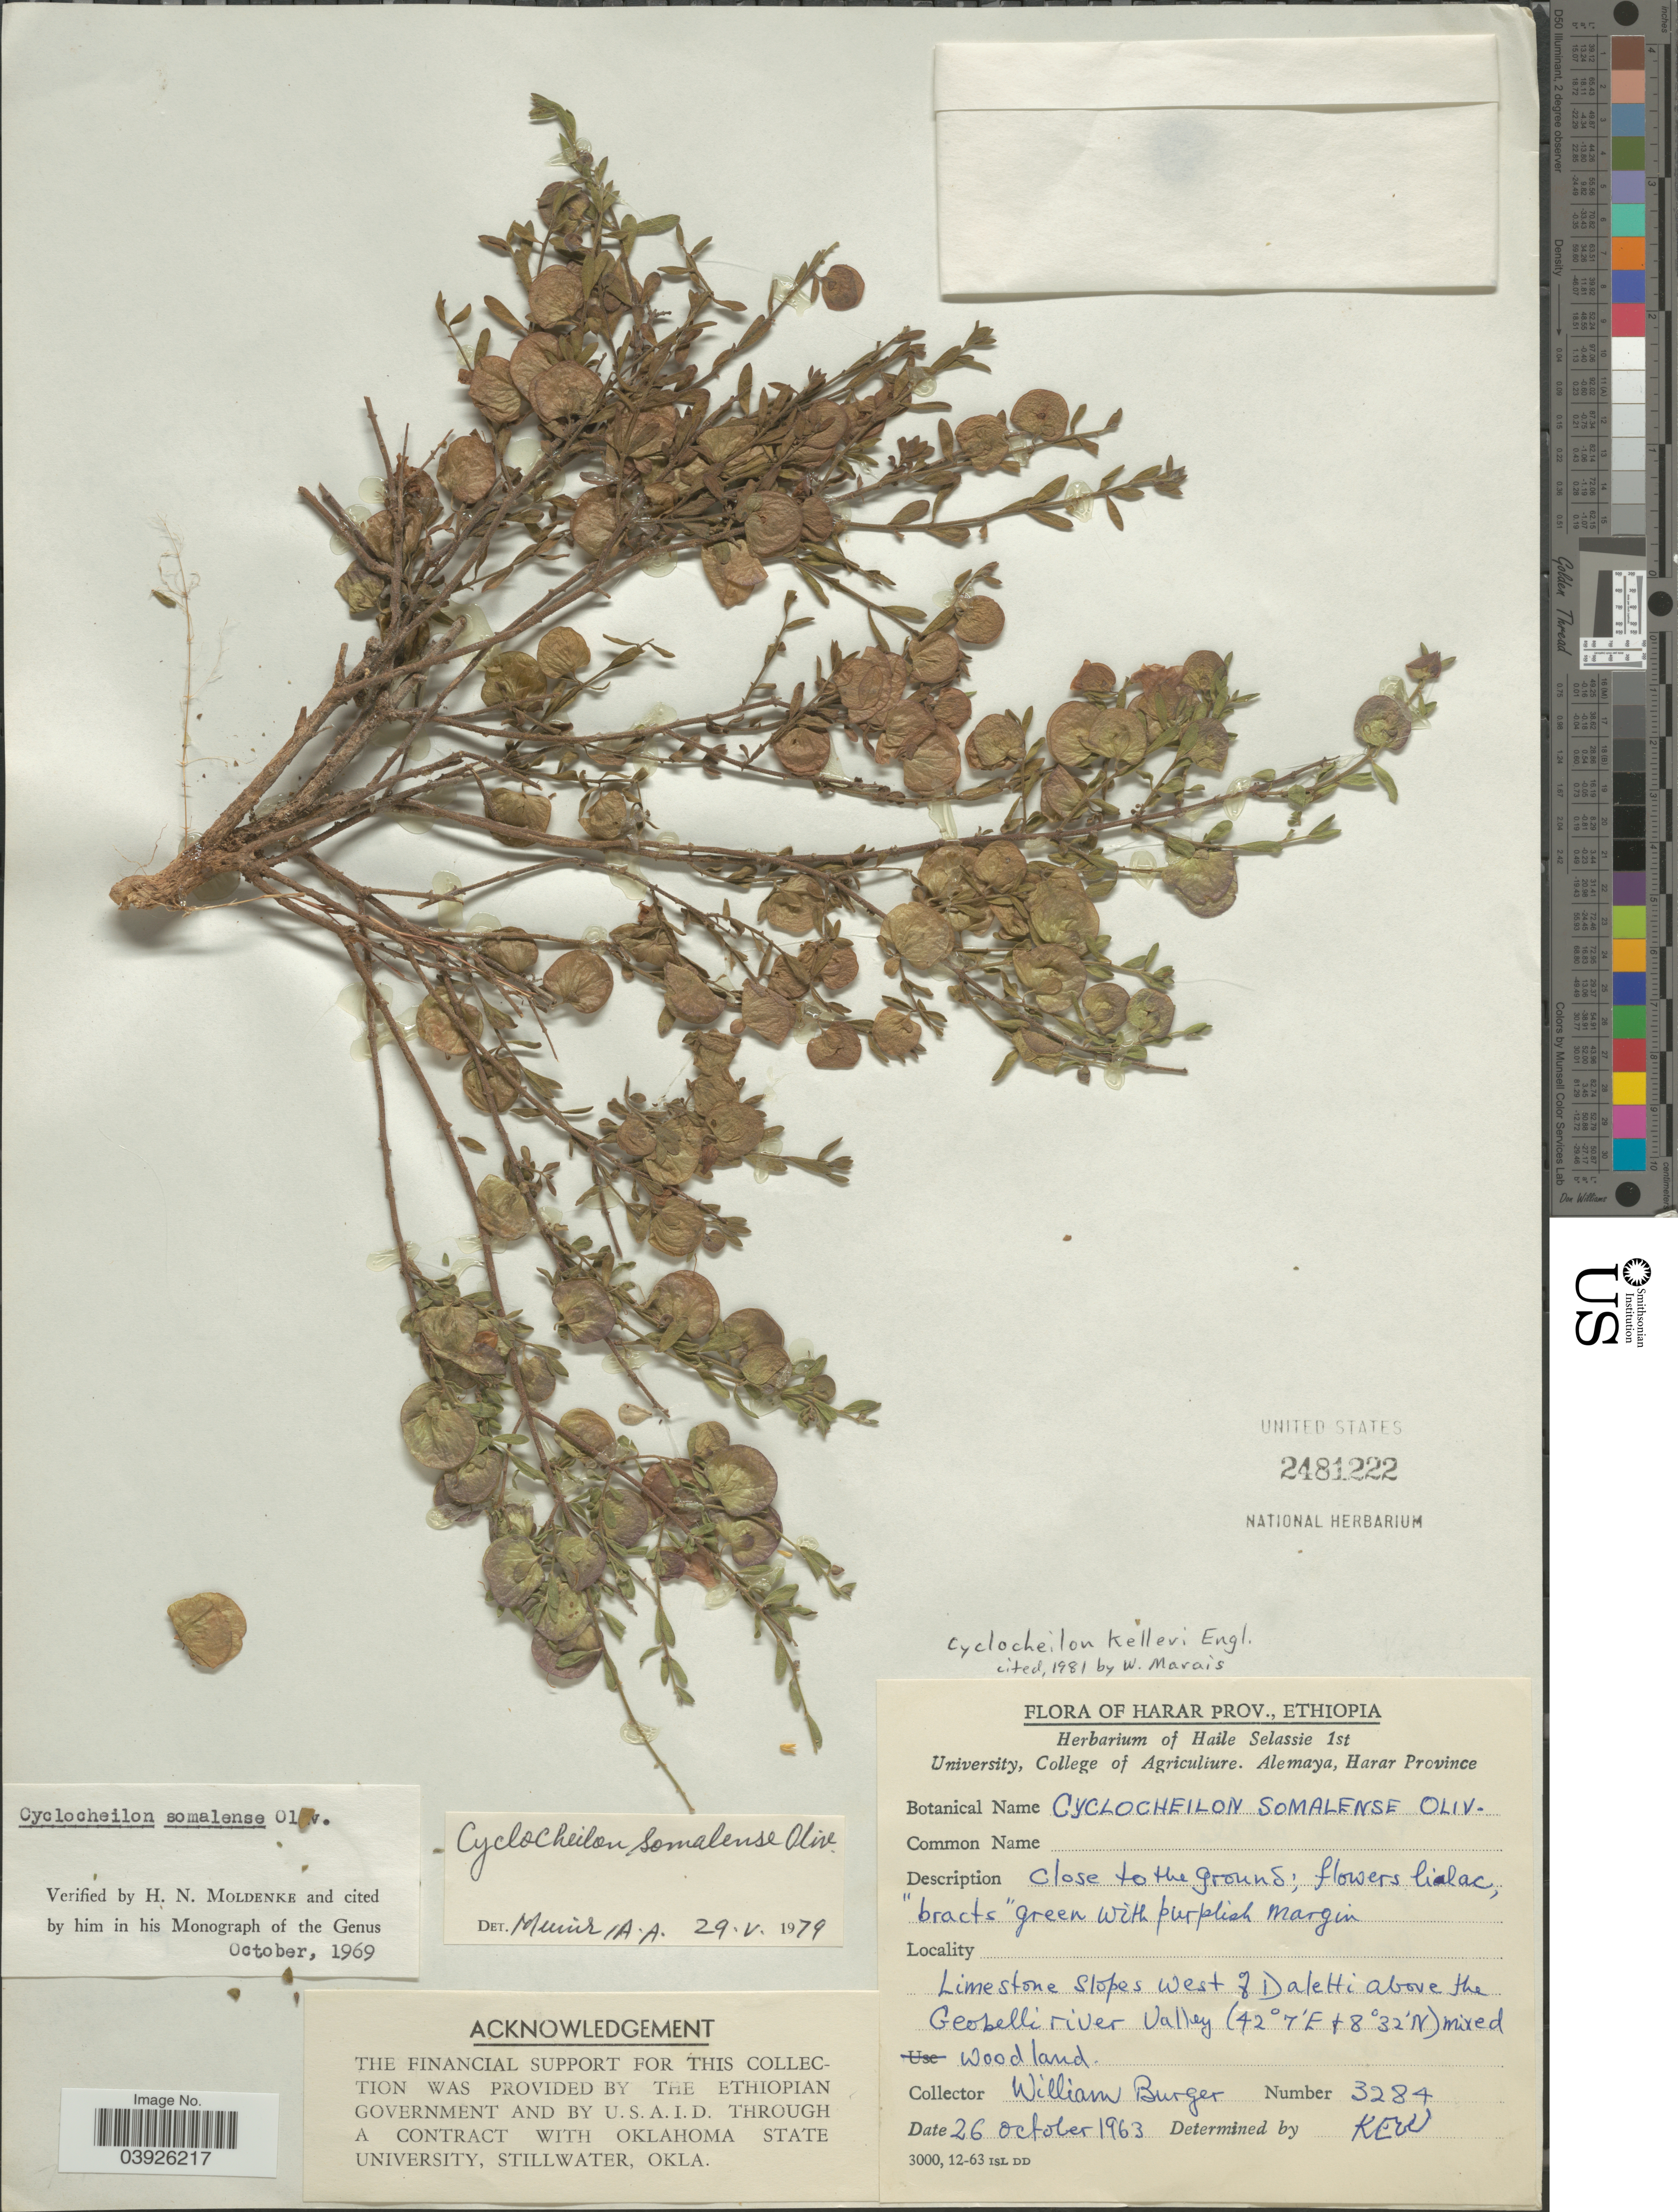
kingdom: Plantae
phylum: Tracheophyta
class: Magnoliopsida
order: Lamiales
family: Orobanchaceae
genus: Cyclocheilon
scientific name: Cyclocheilon kelleri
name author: Engl.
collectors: W. Burger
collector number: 3284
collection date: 1963-10-26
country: Ethiopia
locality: Harar Prov. Limestone slopes west of Daletti above the Geobelli river Valley.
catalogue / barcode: US 2481222